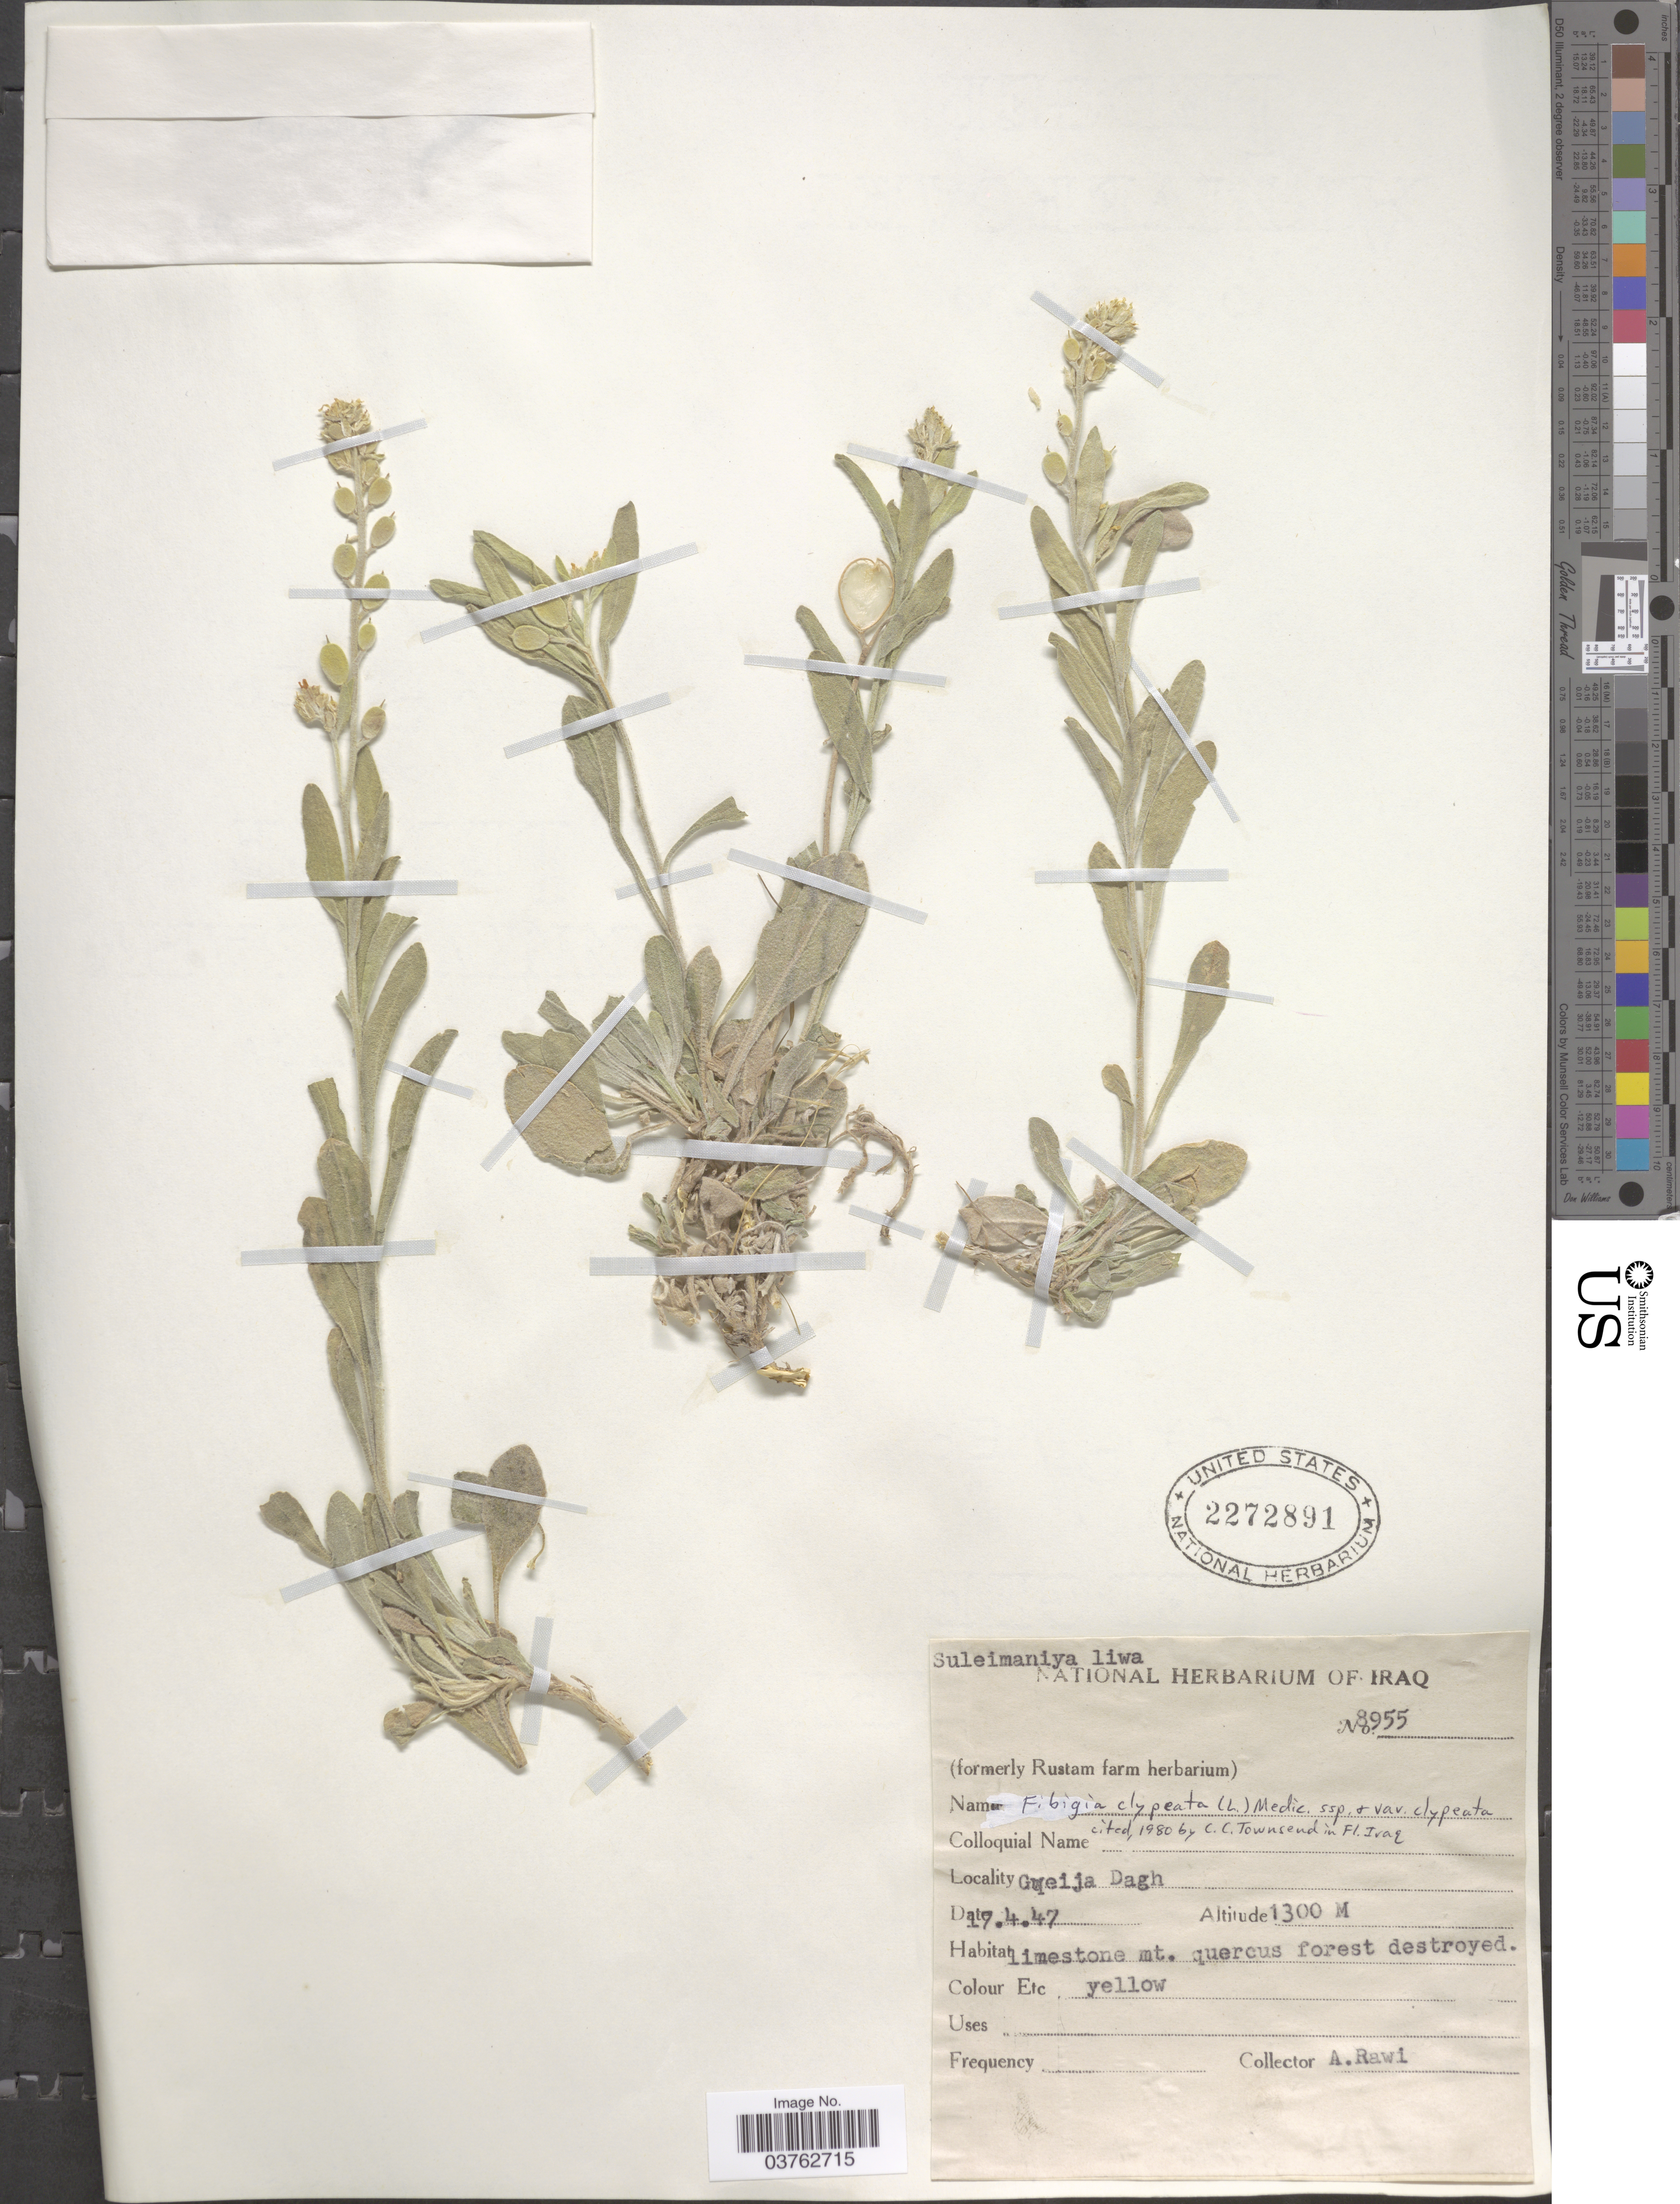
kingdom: Plantae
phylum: Tracheophyta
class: Magnoliopsida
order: Brassicales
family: Brassicaceae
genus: Fibigia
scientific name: Fibigia clypeata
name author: (L.) Medik.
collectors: A. Rawi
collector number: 8955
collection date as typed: Transcribed d/m/y: 17/4/47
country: Iraq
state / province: As Sulaymānīyah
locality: Suleimaniya liwa. Gweija Dagh.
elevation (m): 1300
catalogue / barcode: US 2272891